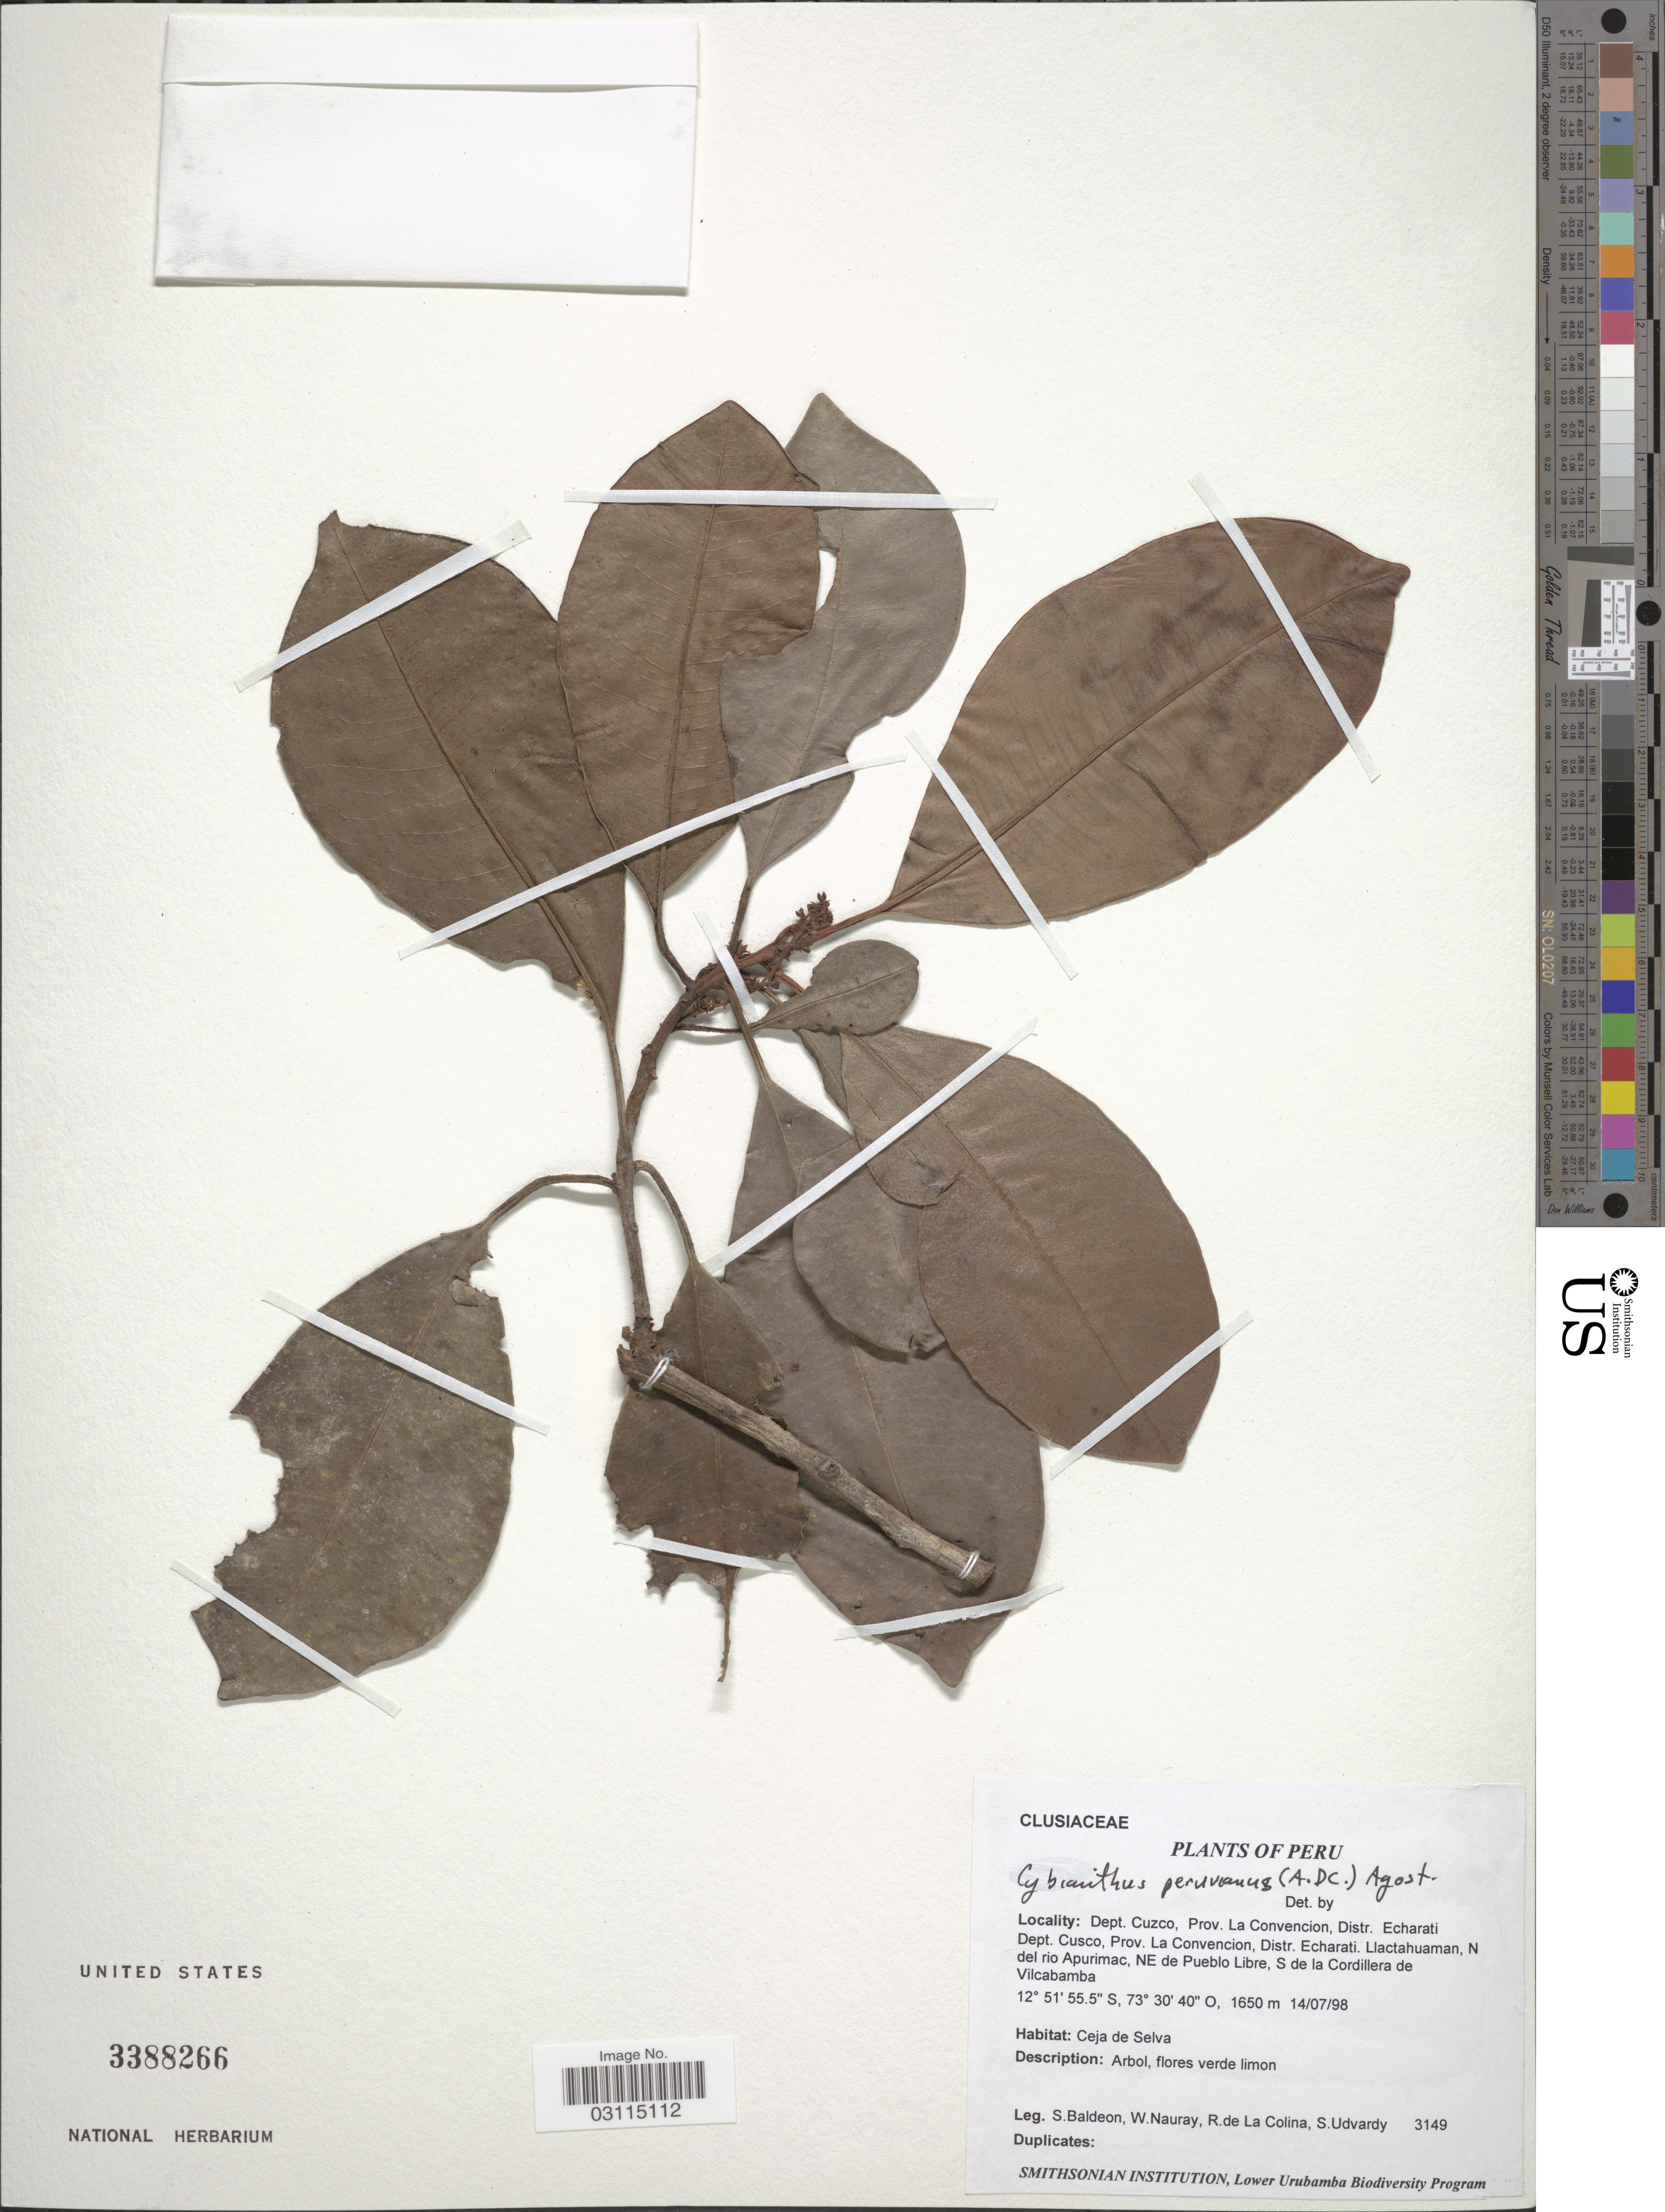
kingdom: Plantae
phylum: Tracheophyta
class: Magnoliopsida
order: Ericales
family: Primulaceae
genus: Cybianthus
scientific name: Cybianthus peruvianus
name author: (A. DC.) Miq.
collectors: S. Baldeon, W. Nauray, R. de La Colina & S. Udvardy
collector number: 3149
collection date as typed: Transcribed d/m/y: 14/7/98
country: Peru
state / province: Cusco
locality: Dept. Cuzco, Prov. La Convencion, Distr. Echarati, Dept. Cusco, Prov. La Convencion, Distr. Echarati, Llactahuaman, N del rio Apurimac, NE de Pueblo Libre, S de la Cordillera de Vilcabamba.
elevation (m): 1650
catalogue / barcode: US 3388266